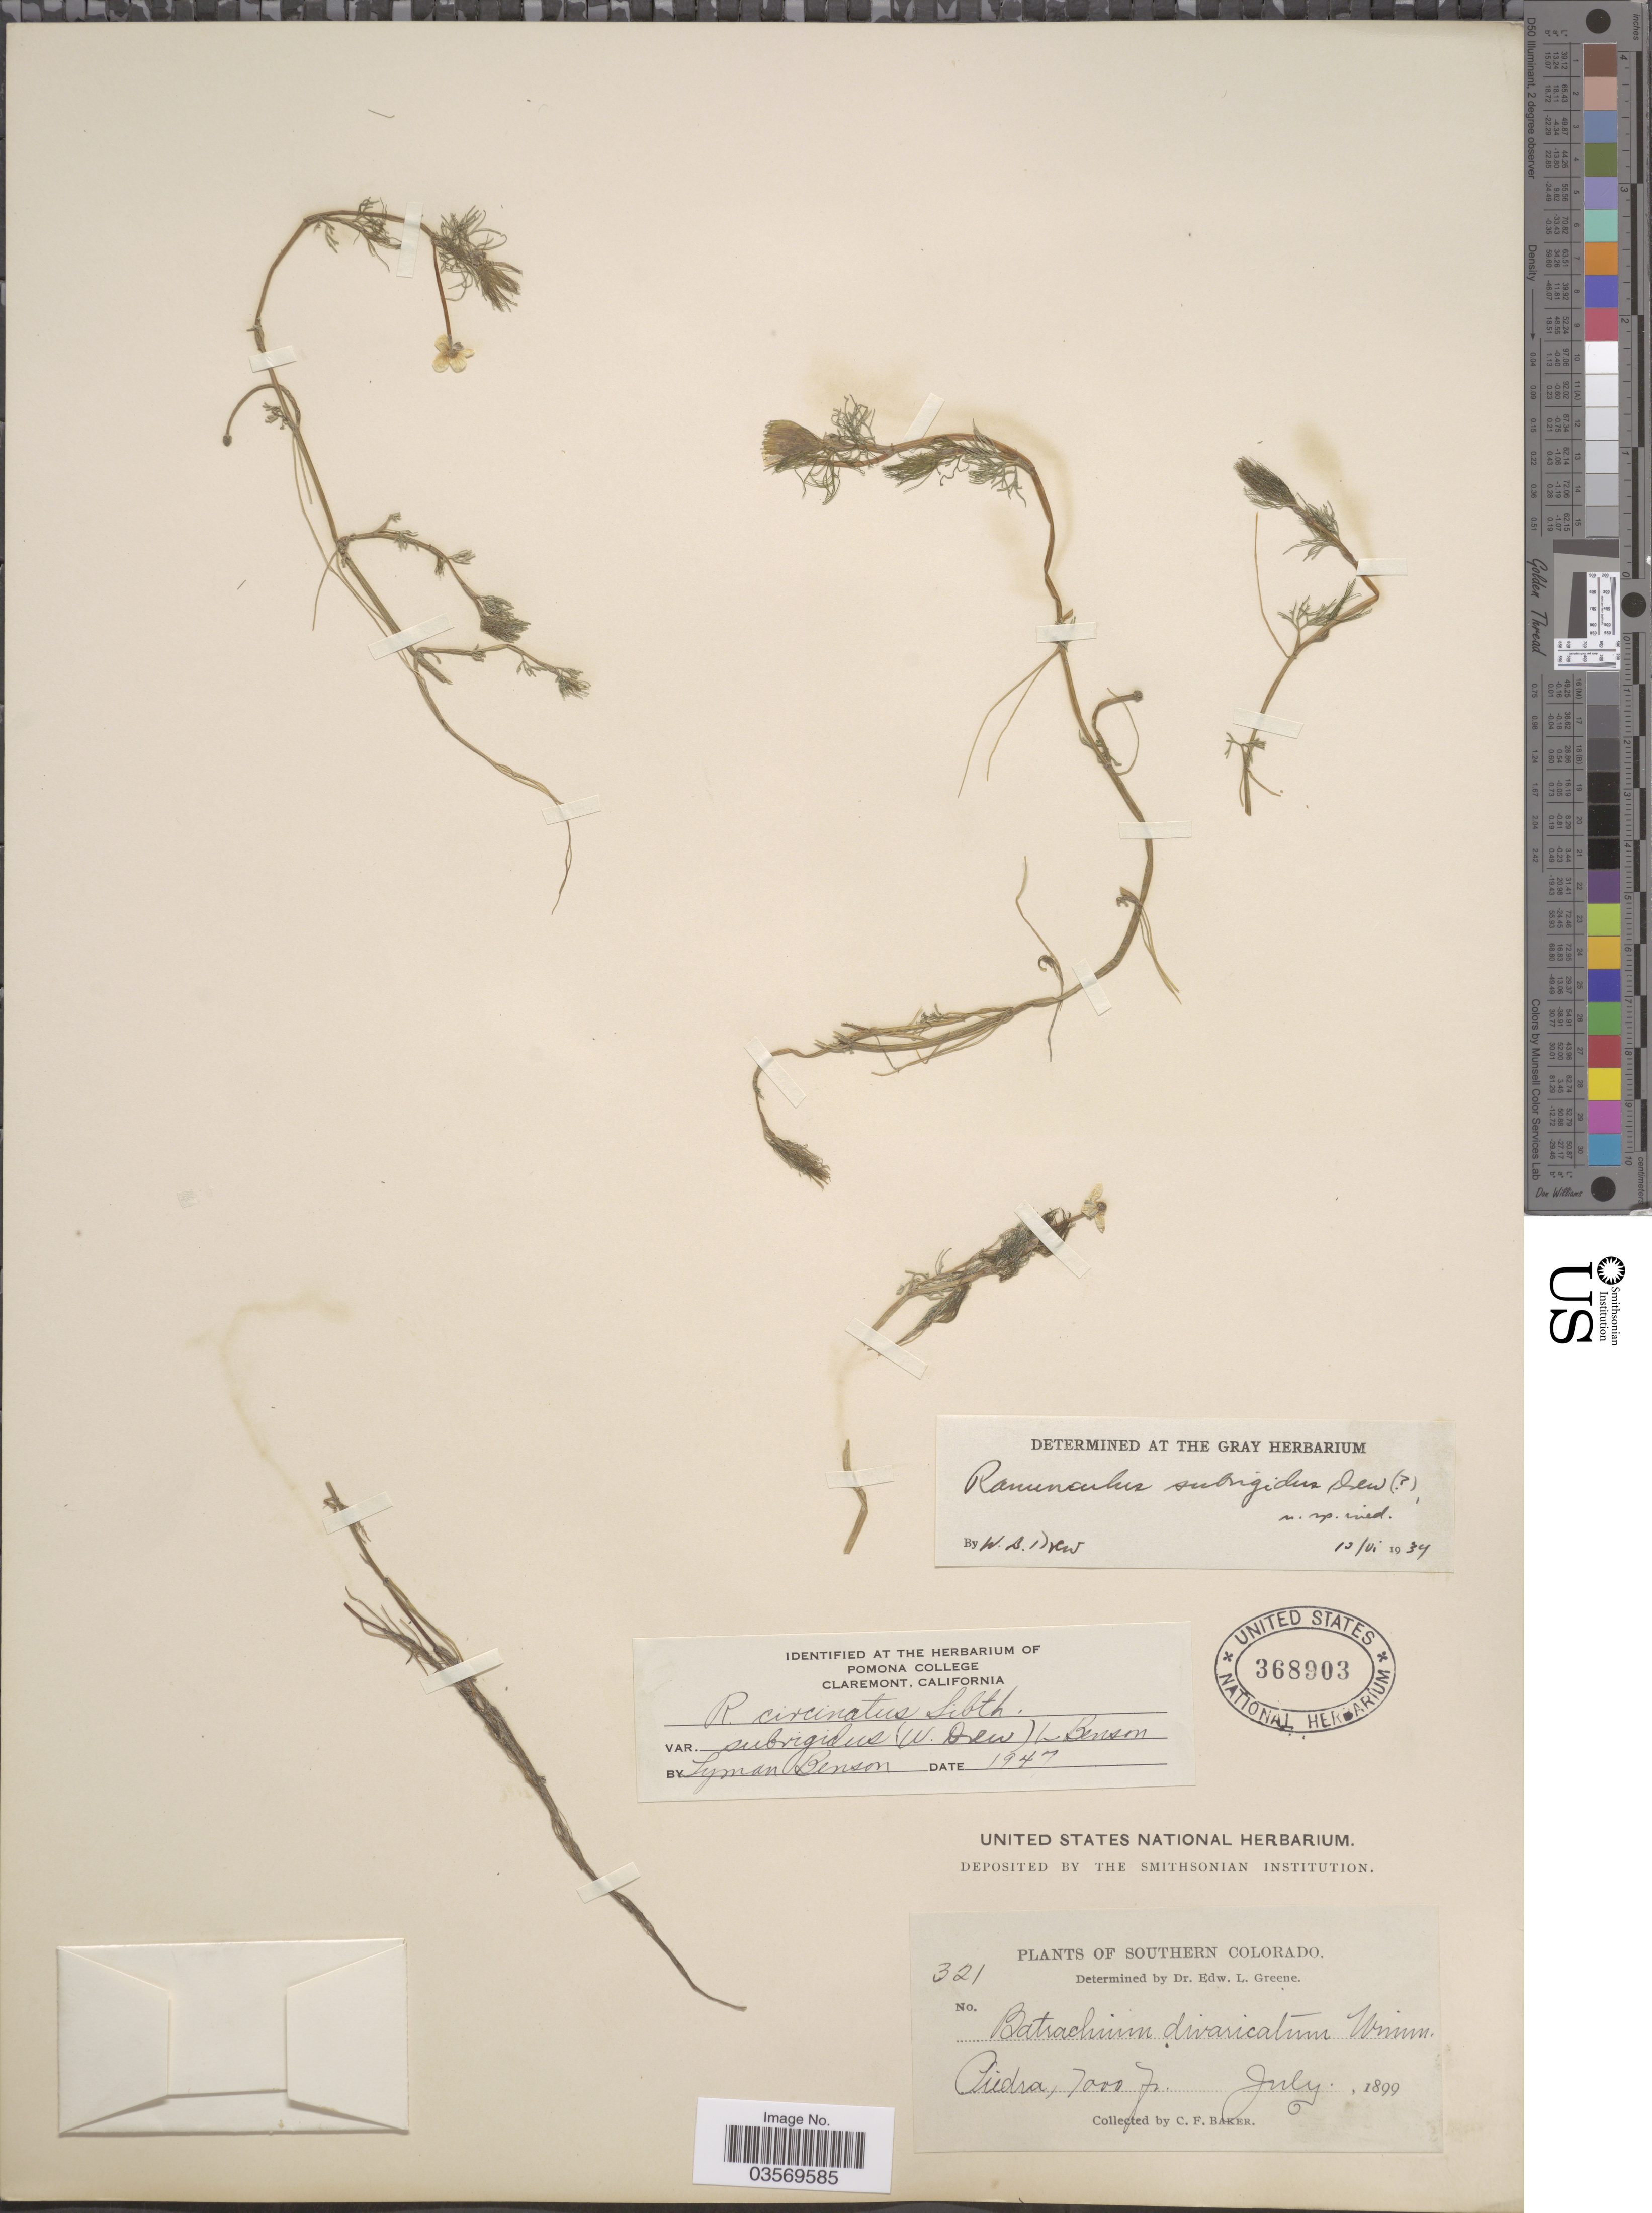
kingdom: Plantae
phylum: Tracheophyta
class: Magnoliopsida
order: Ranunculales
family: Ranunculaceae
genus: Ranunculus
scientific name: Ranunculus subrigidus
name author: W.B. Drew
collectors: C. F. Baker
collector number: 321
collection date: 1899-07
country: United States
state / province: Colorado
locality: Southern Colorado. Piedra.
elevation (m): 2134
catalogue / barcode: US 368903